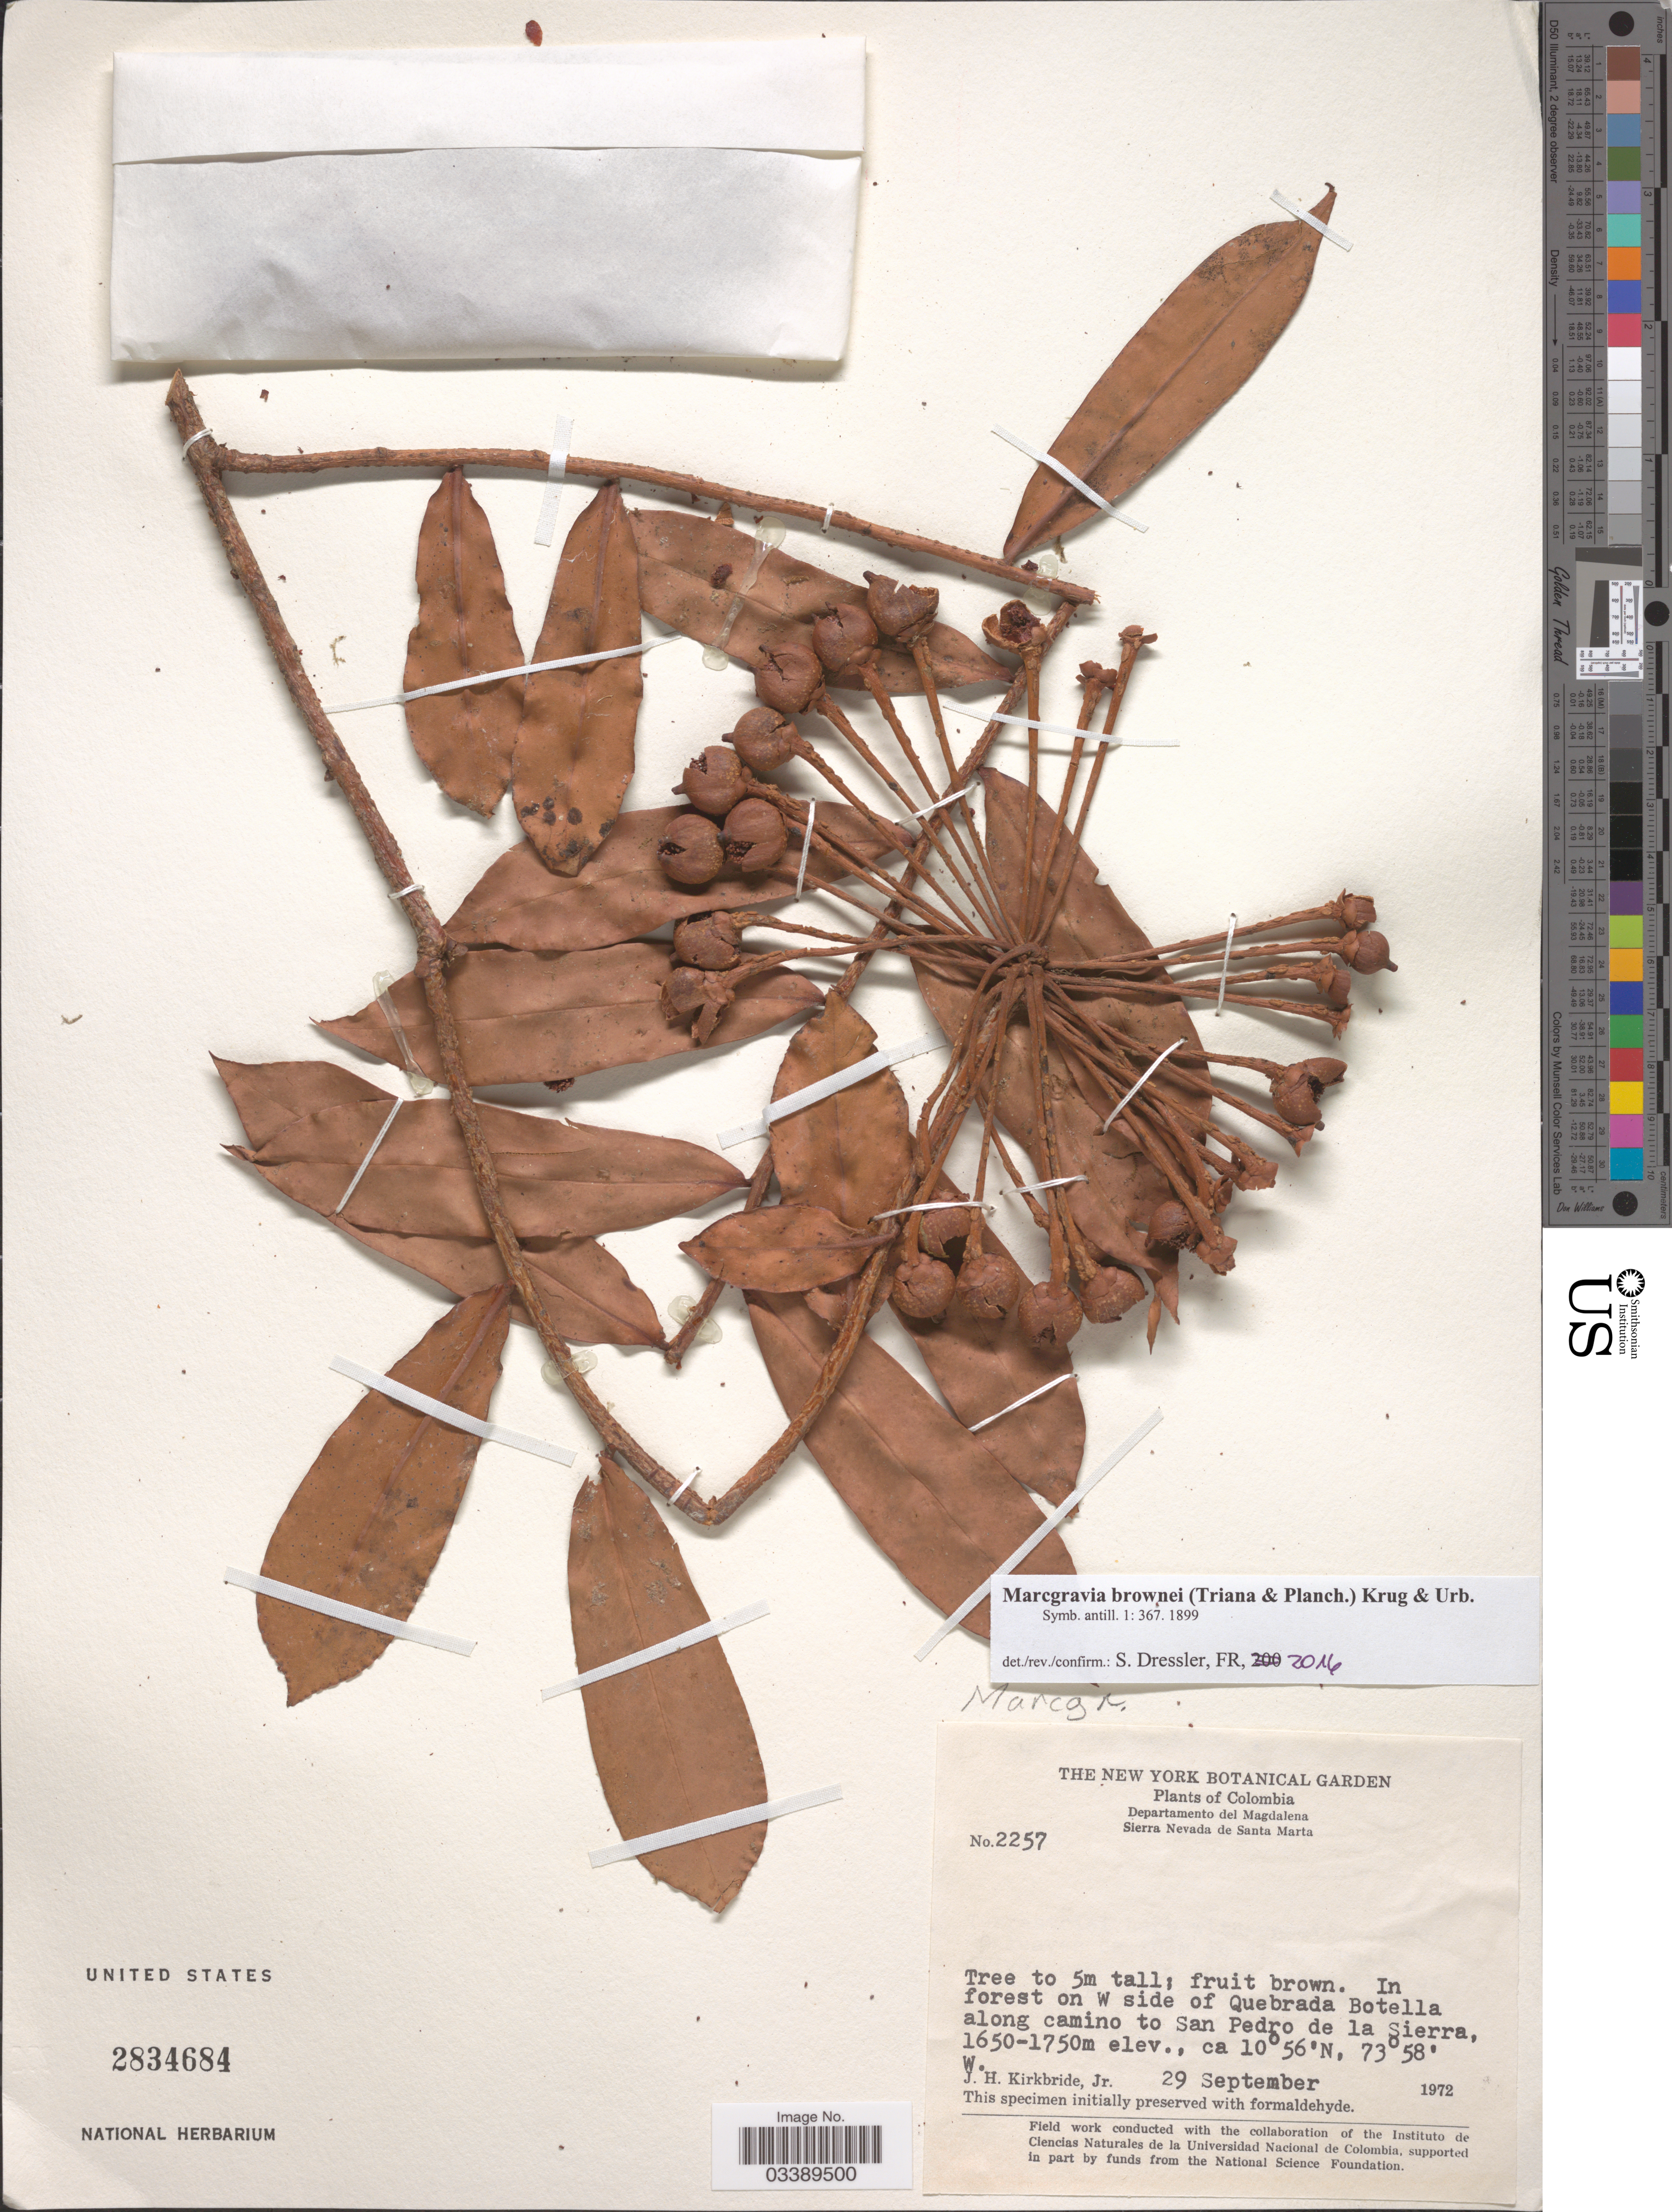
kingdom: Plantae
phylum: Tracheophyta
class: Magnoliopsida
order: Ericales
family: Marcgraviaceae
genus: Marcgravia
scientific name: Marcgravia brownei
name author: (Triana & Planch.) Krug & Urb.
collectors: J. H. Kirkbride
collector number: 2257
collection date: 1972-09-29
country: Colombia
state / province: Magdalena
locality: Departamento del Magdalena, Sierra Nevada de Santa Marta. In forest on W side of Quebrada Botella along camino to San Pedro de la Sierra.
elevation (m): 1650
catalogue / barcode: US 2834684